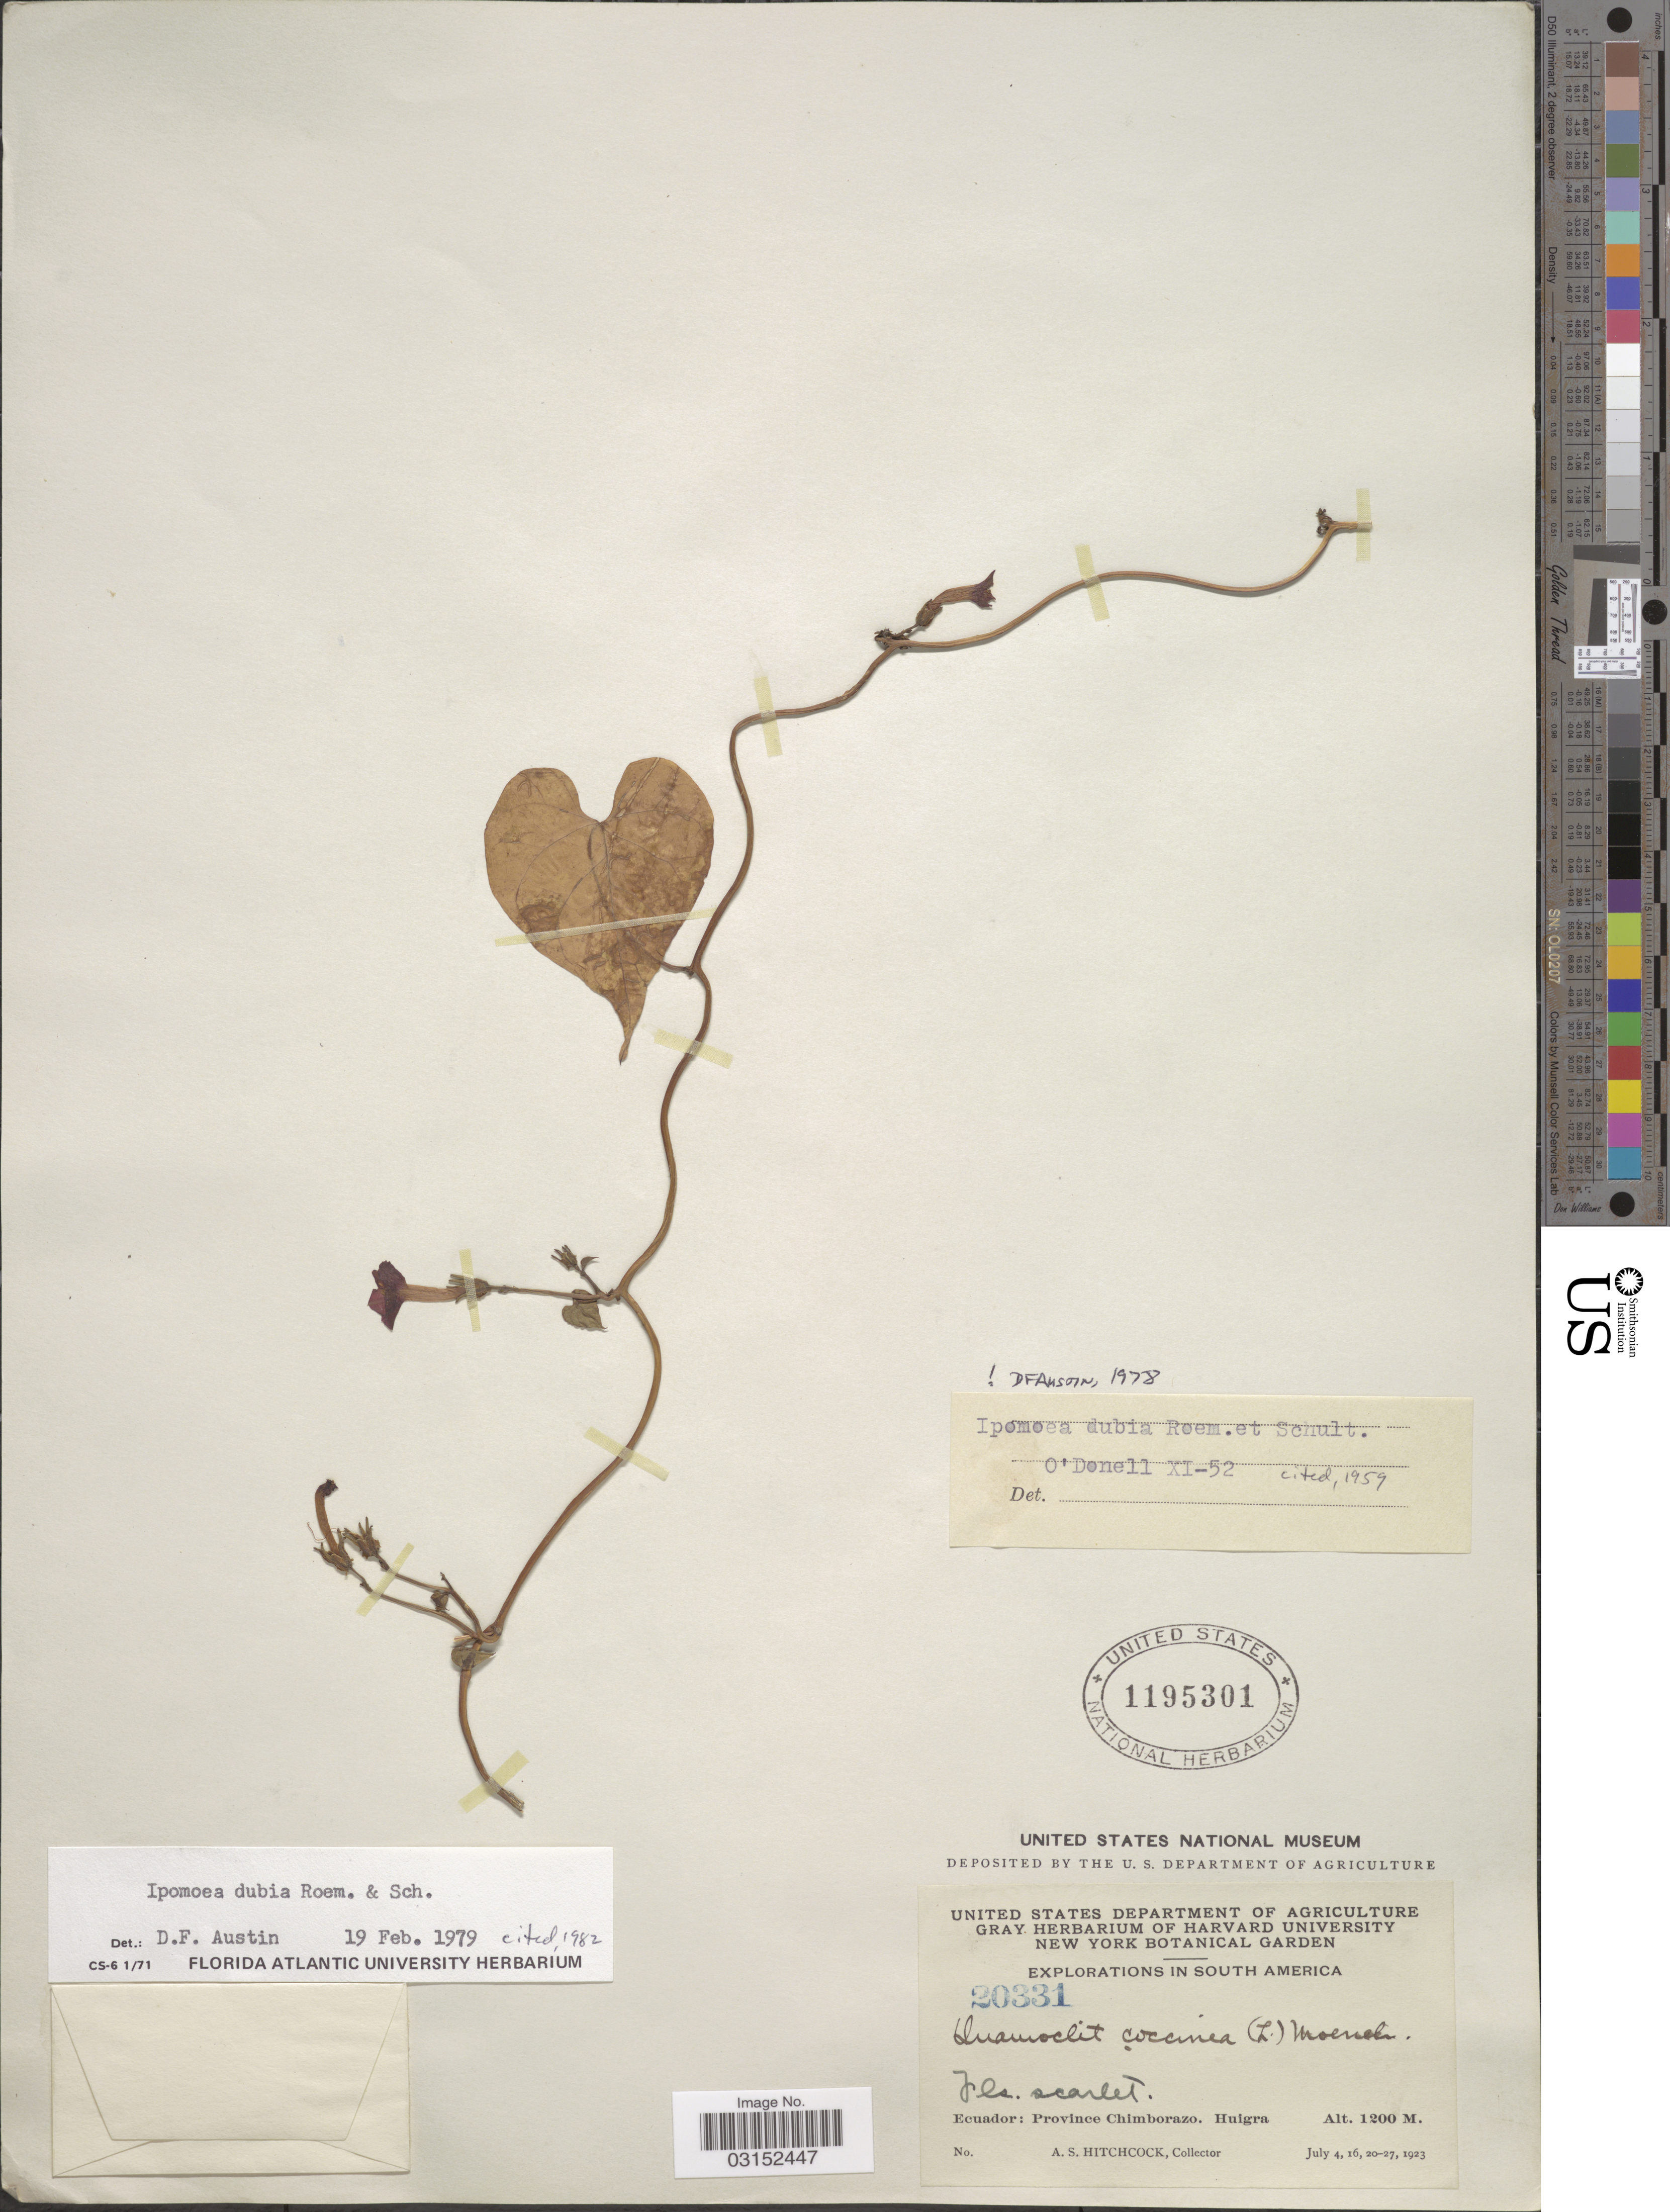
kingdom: Plantae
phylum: Tracheophyta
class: Magnoliopsida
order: Solanales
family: Convolvulaceae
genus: Ipomoea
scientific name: Ipomoea dubia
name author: Roem. & Schult.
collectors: A. S. Hitchcock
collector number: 20331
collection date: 1923-07-04/1923-07-27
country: Ecuador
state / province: Chimborazo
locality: Province Chimborazo, Huigra.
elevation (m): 1200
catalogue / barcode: US 1195301